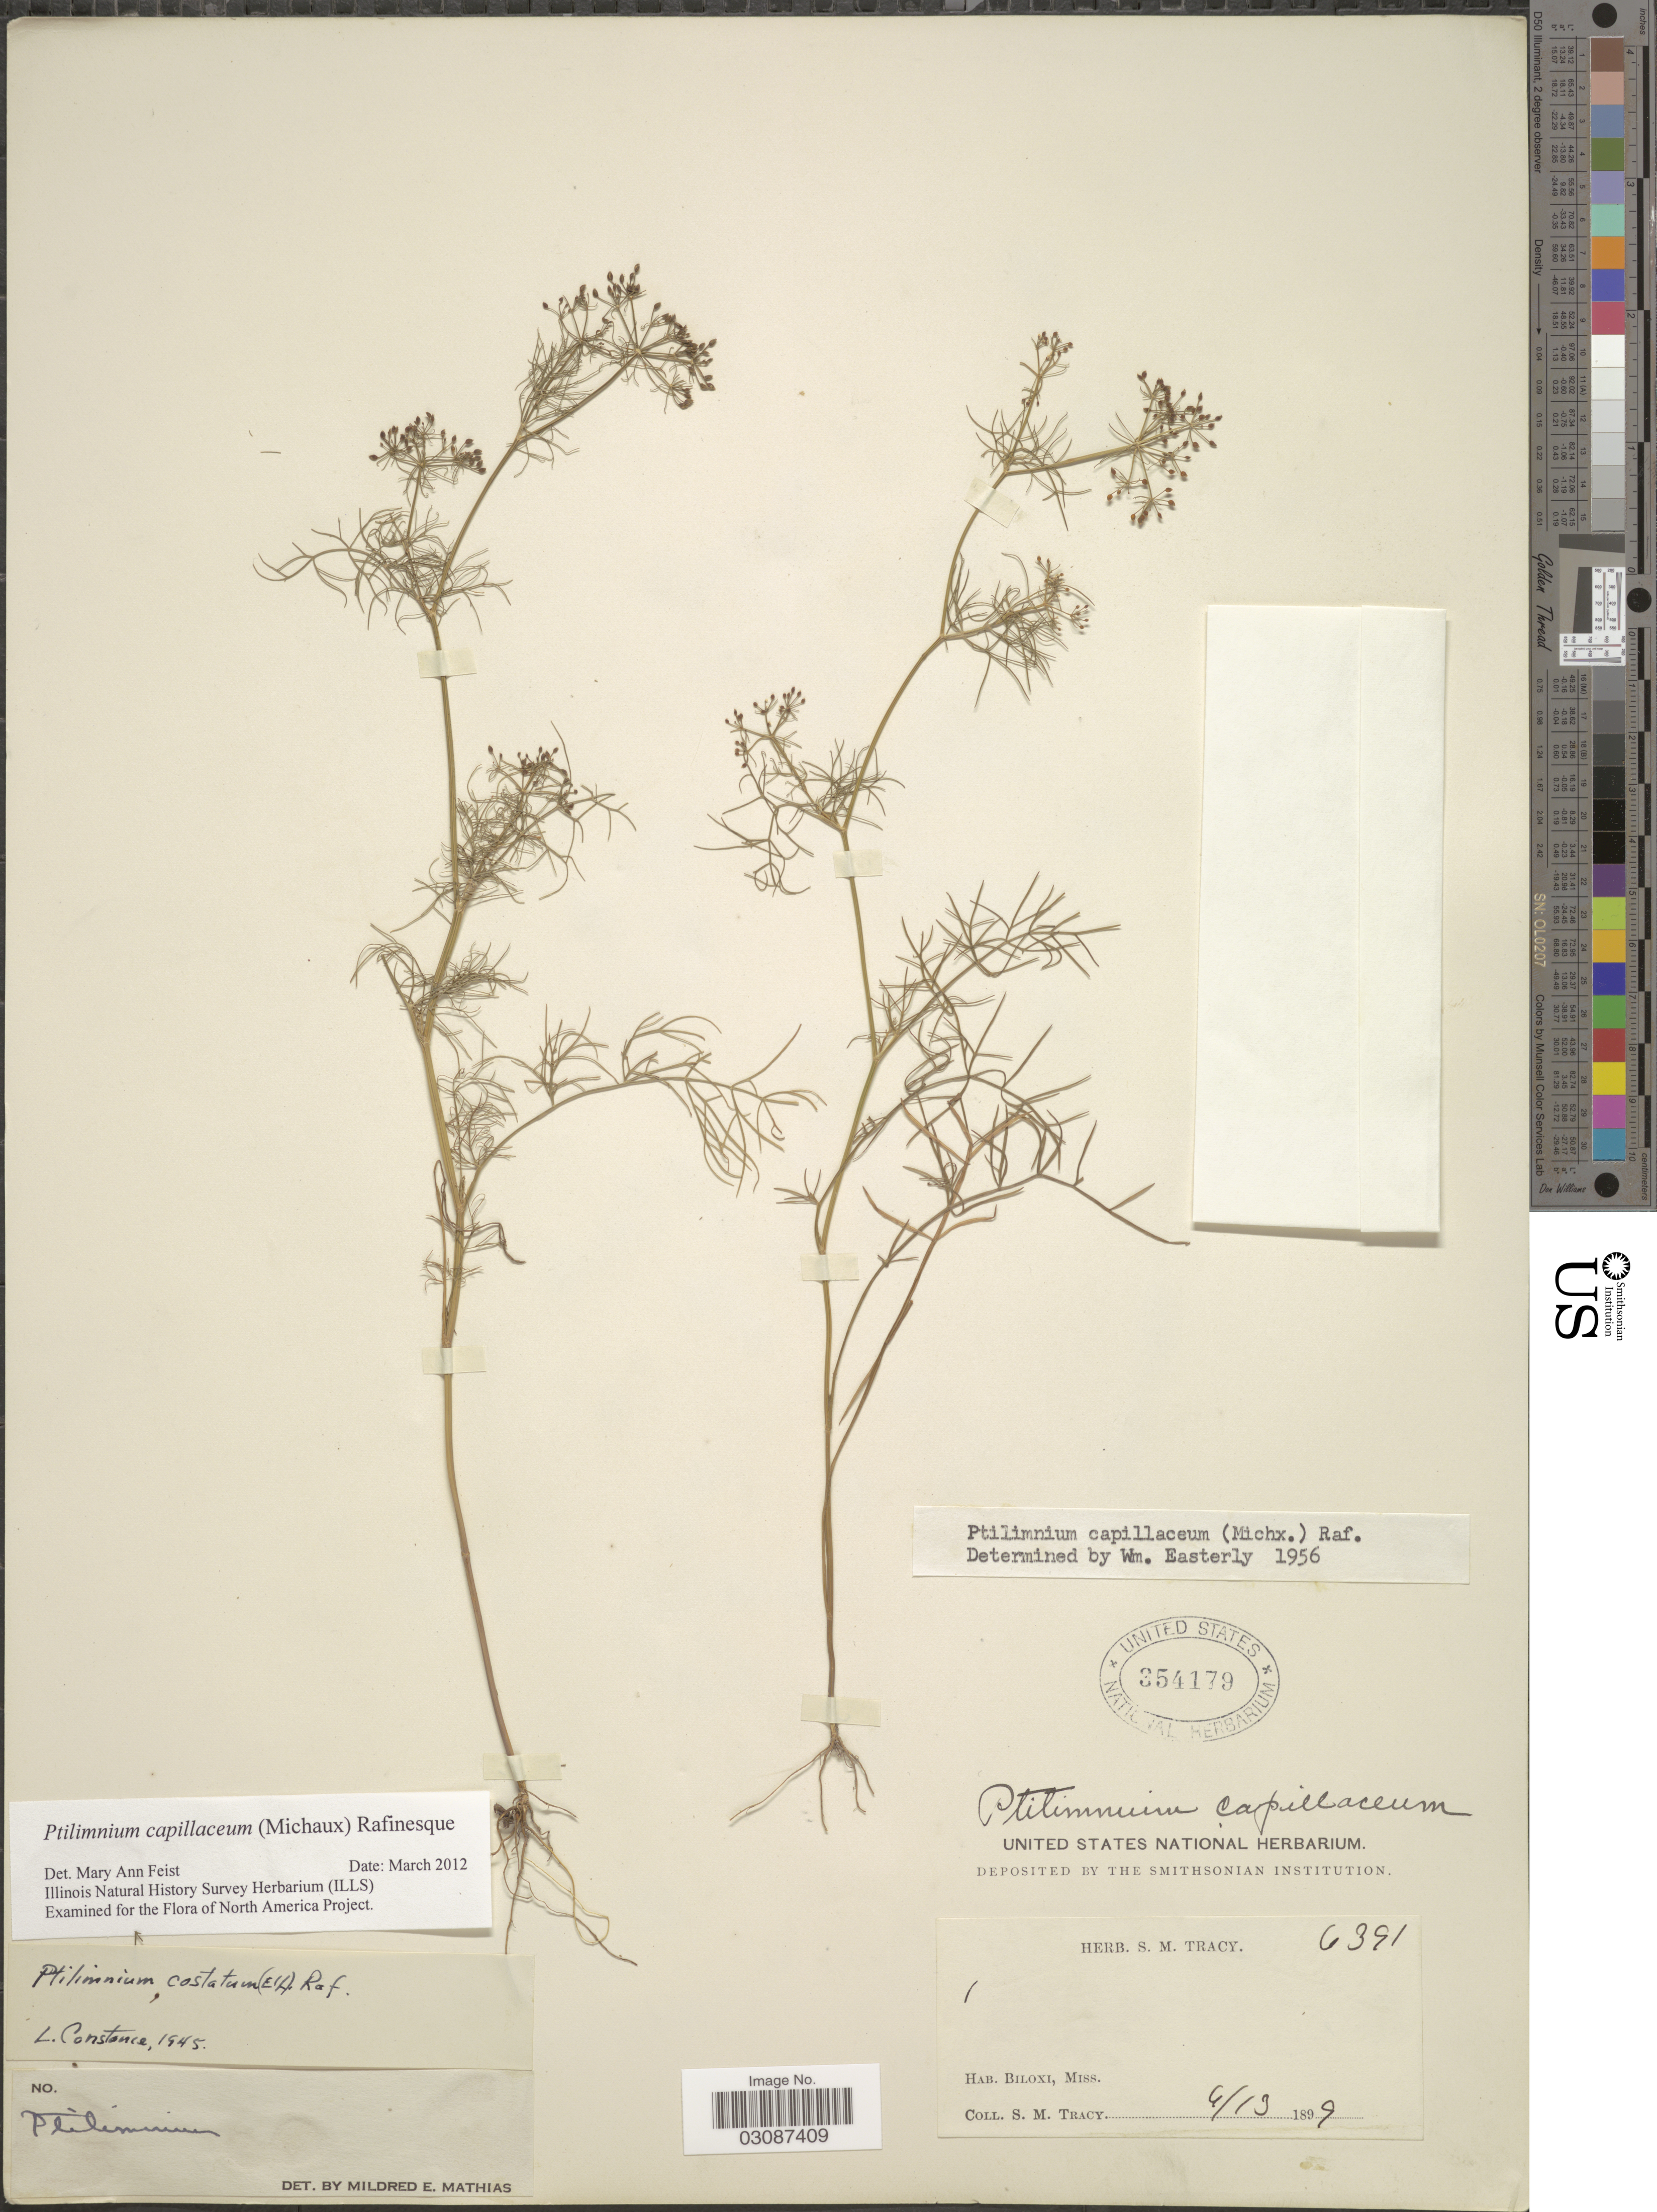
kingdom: Plantae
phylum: Tracheophyta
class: Magnoliopsida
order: Apiales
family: Apiaceae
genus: Ptilimnium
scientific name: Ptilimnium capillaceum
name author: (Michx.) Raf.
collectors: S. M. Tracy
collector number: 6391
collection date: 1899-04-13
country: United States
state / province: Mississippi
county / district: Harrison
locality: Biloxi.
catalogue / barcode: US 354179